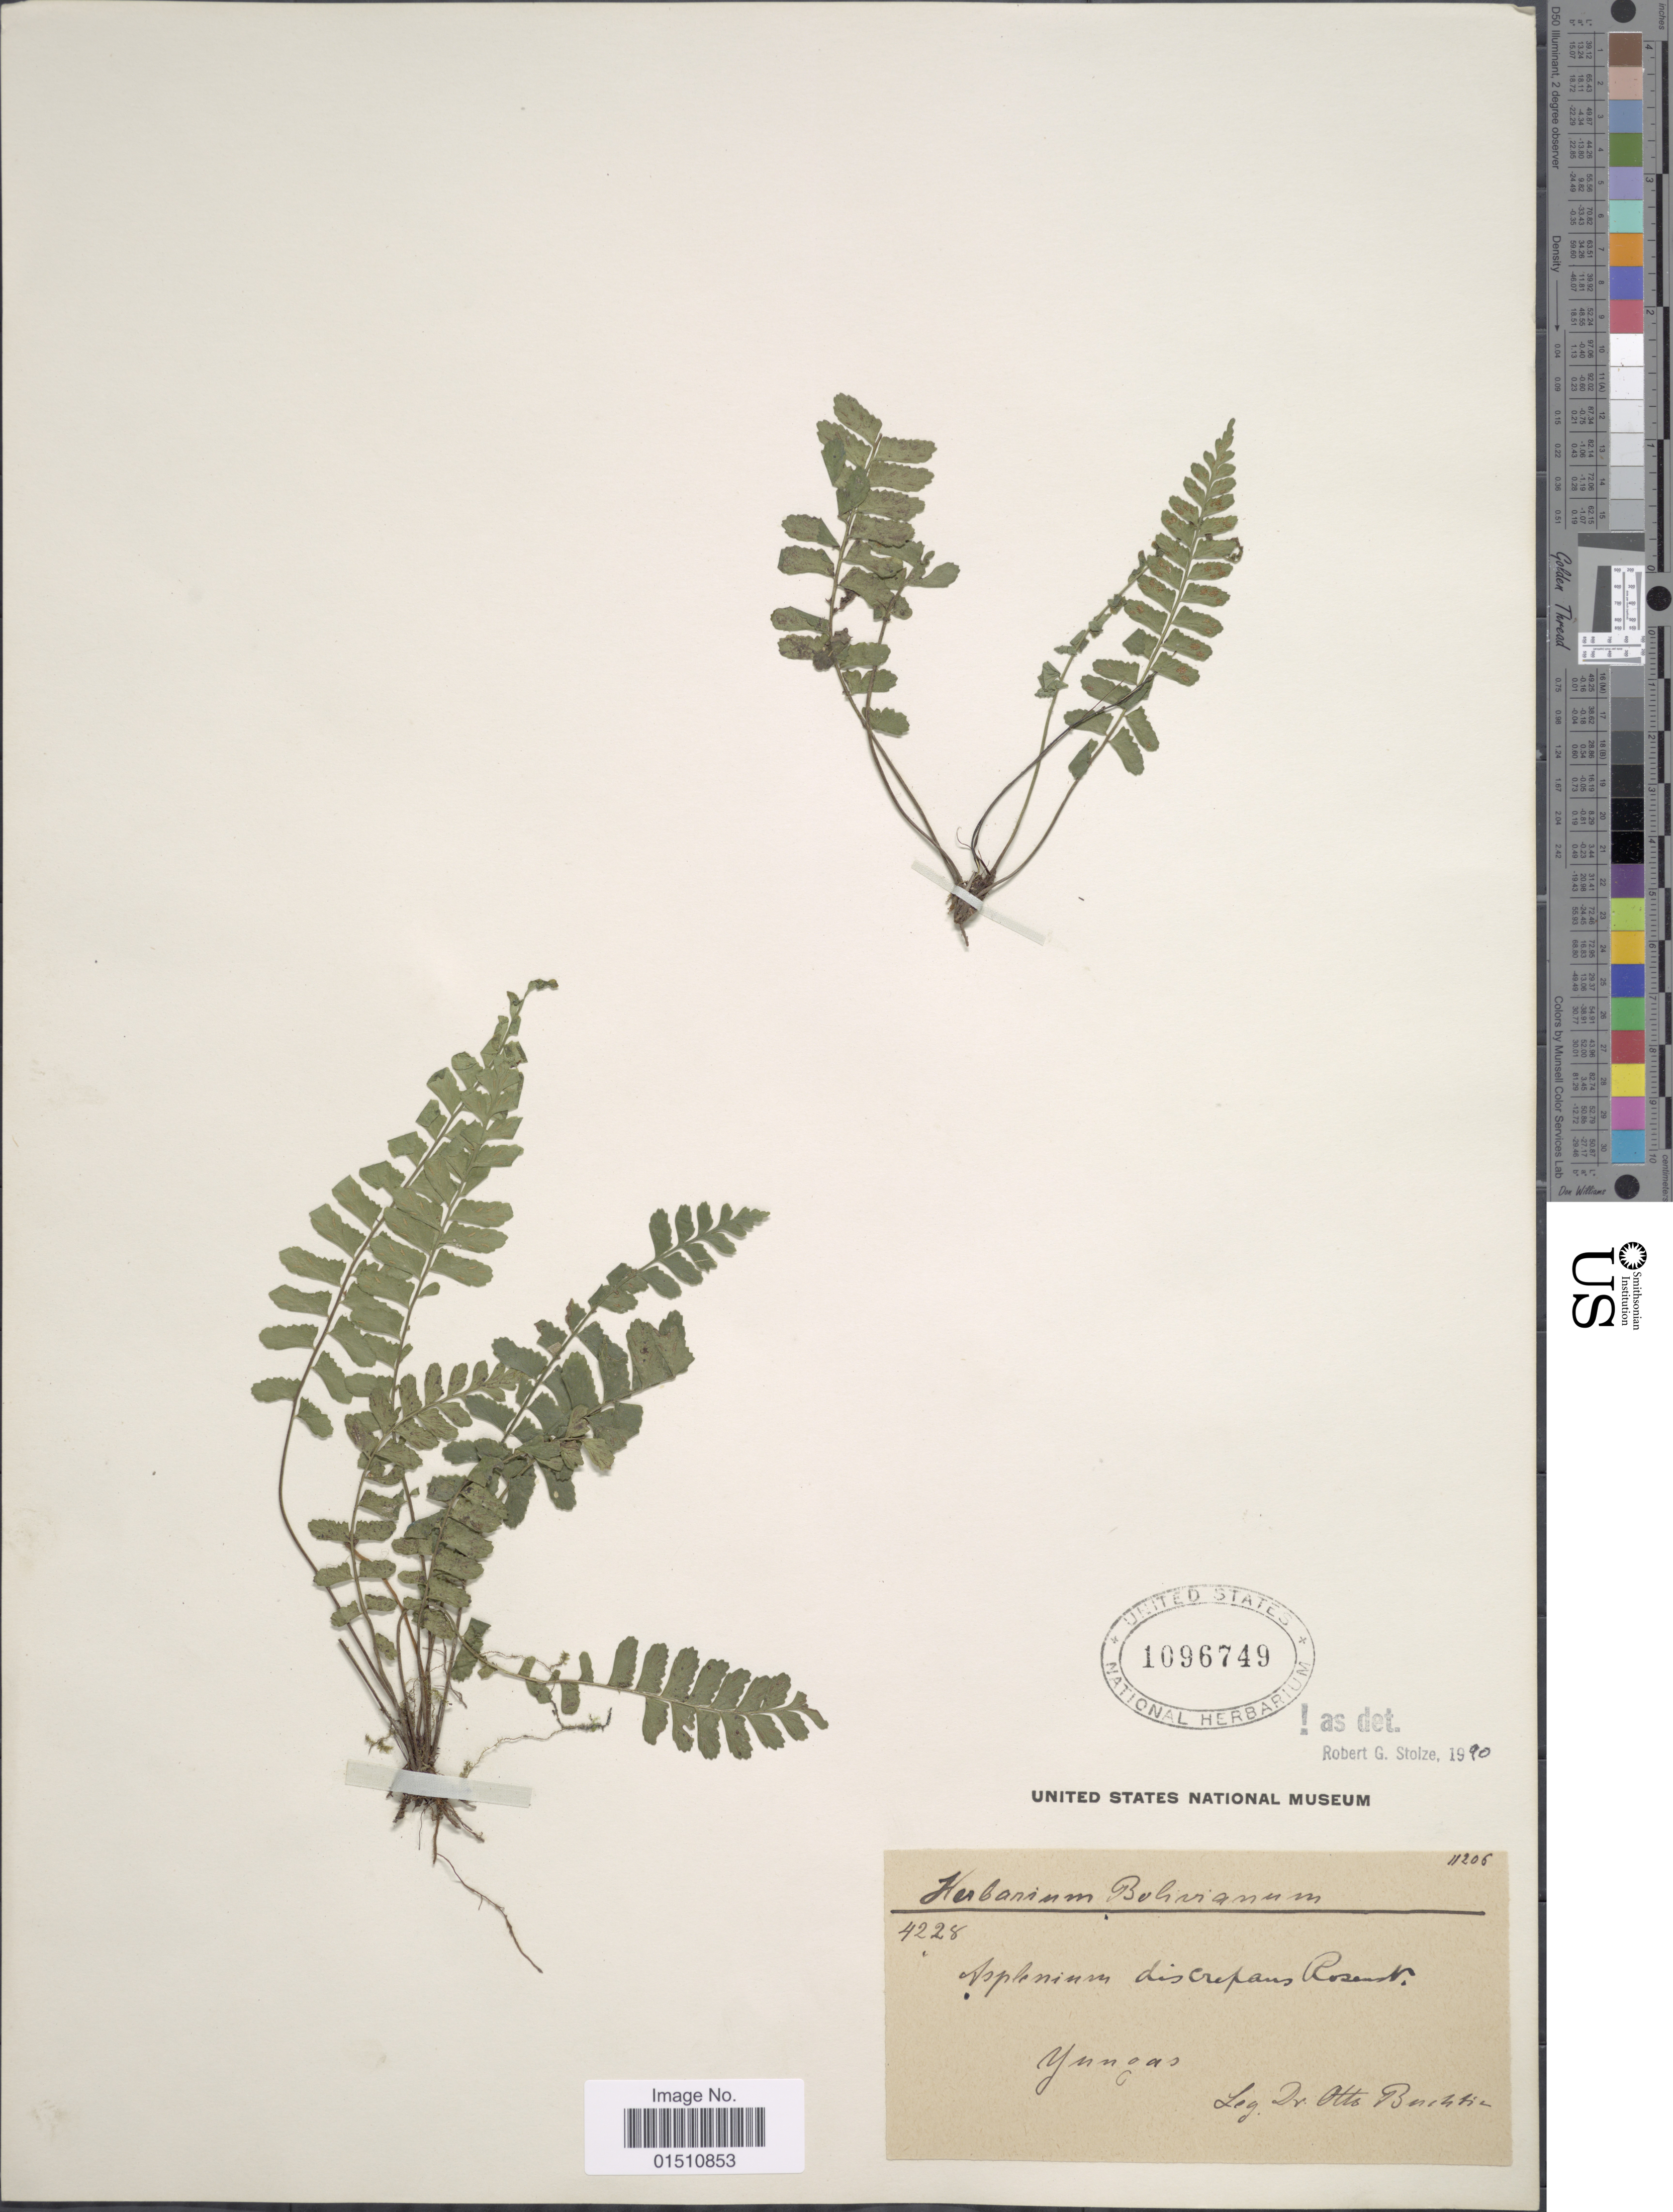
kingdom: Plantae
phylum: Tracheophyta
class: Polypodiopsida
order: Polypodiales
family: Aspleniaceae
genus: Asplenium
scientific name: Asplenium discrepans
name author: Rosenst.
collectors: O. Buchtien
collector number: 4228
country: Bolivia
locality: Bolivianum, Yungas.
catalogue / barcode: US 1096749